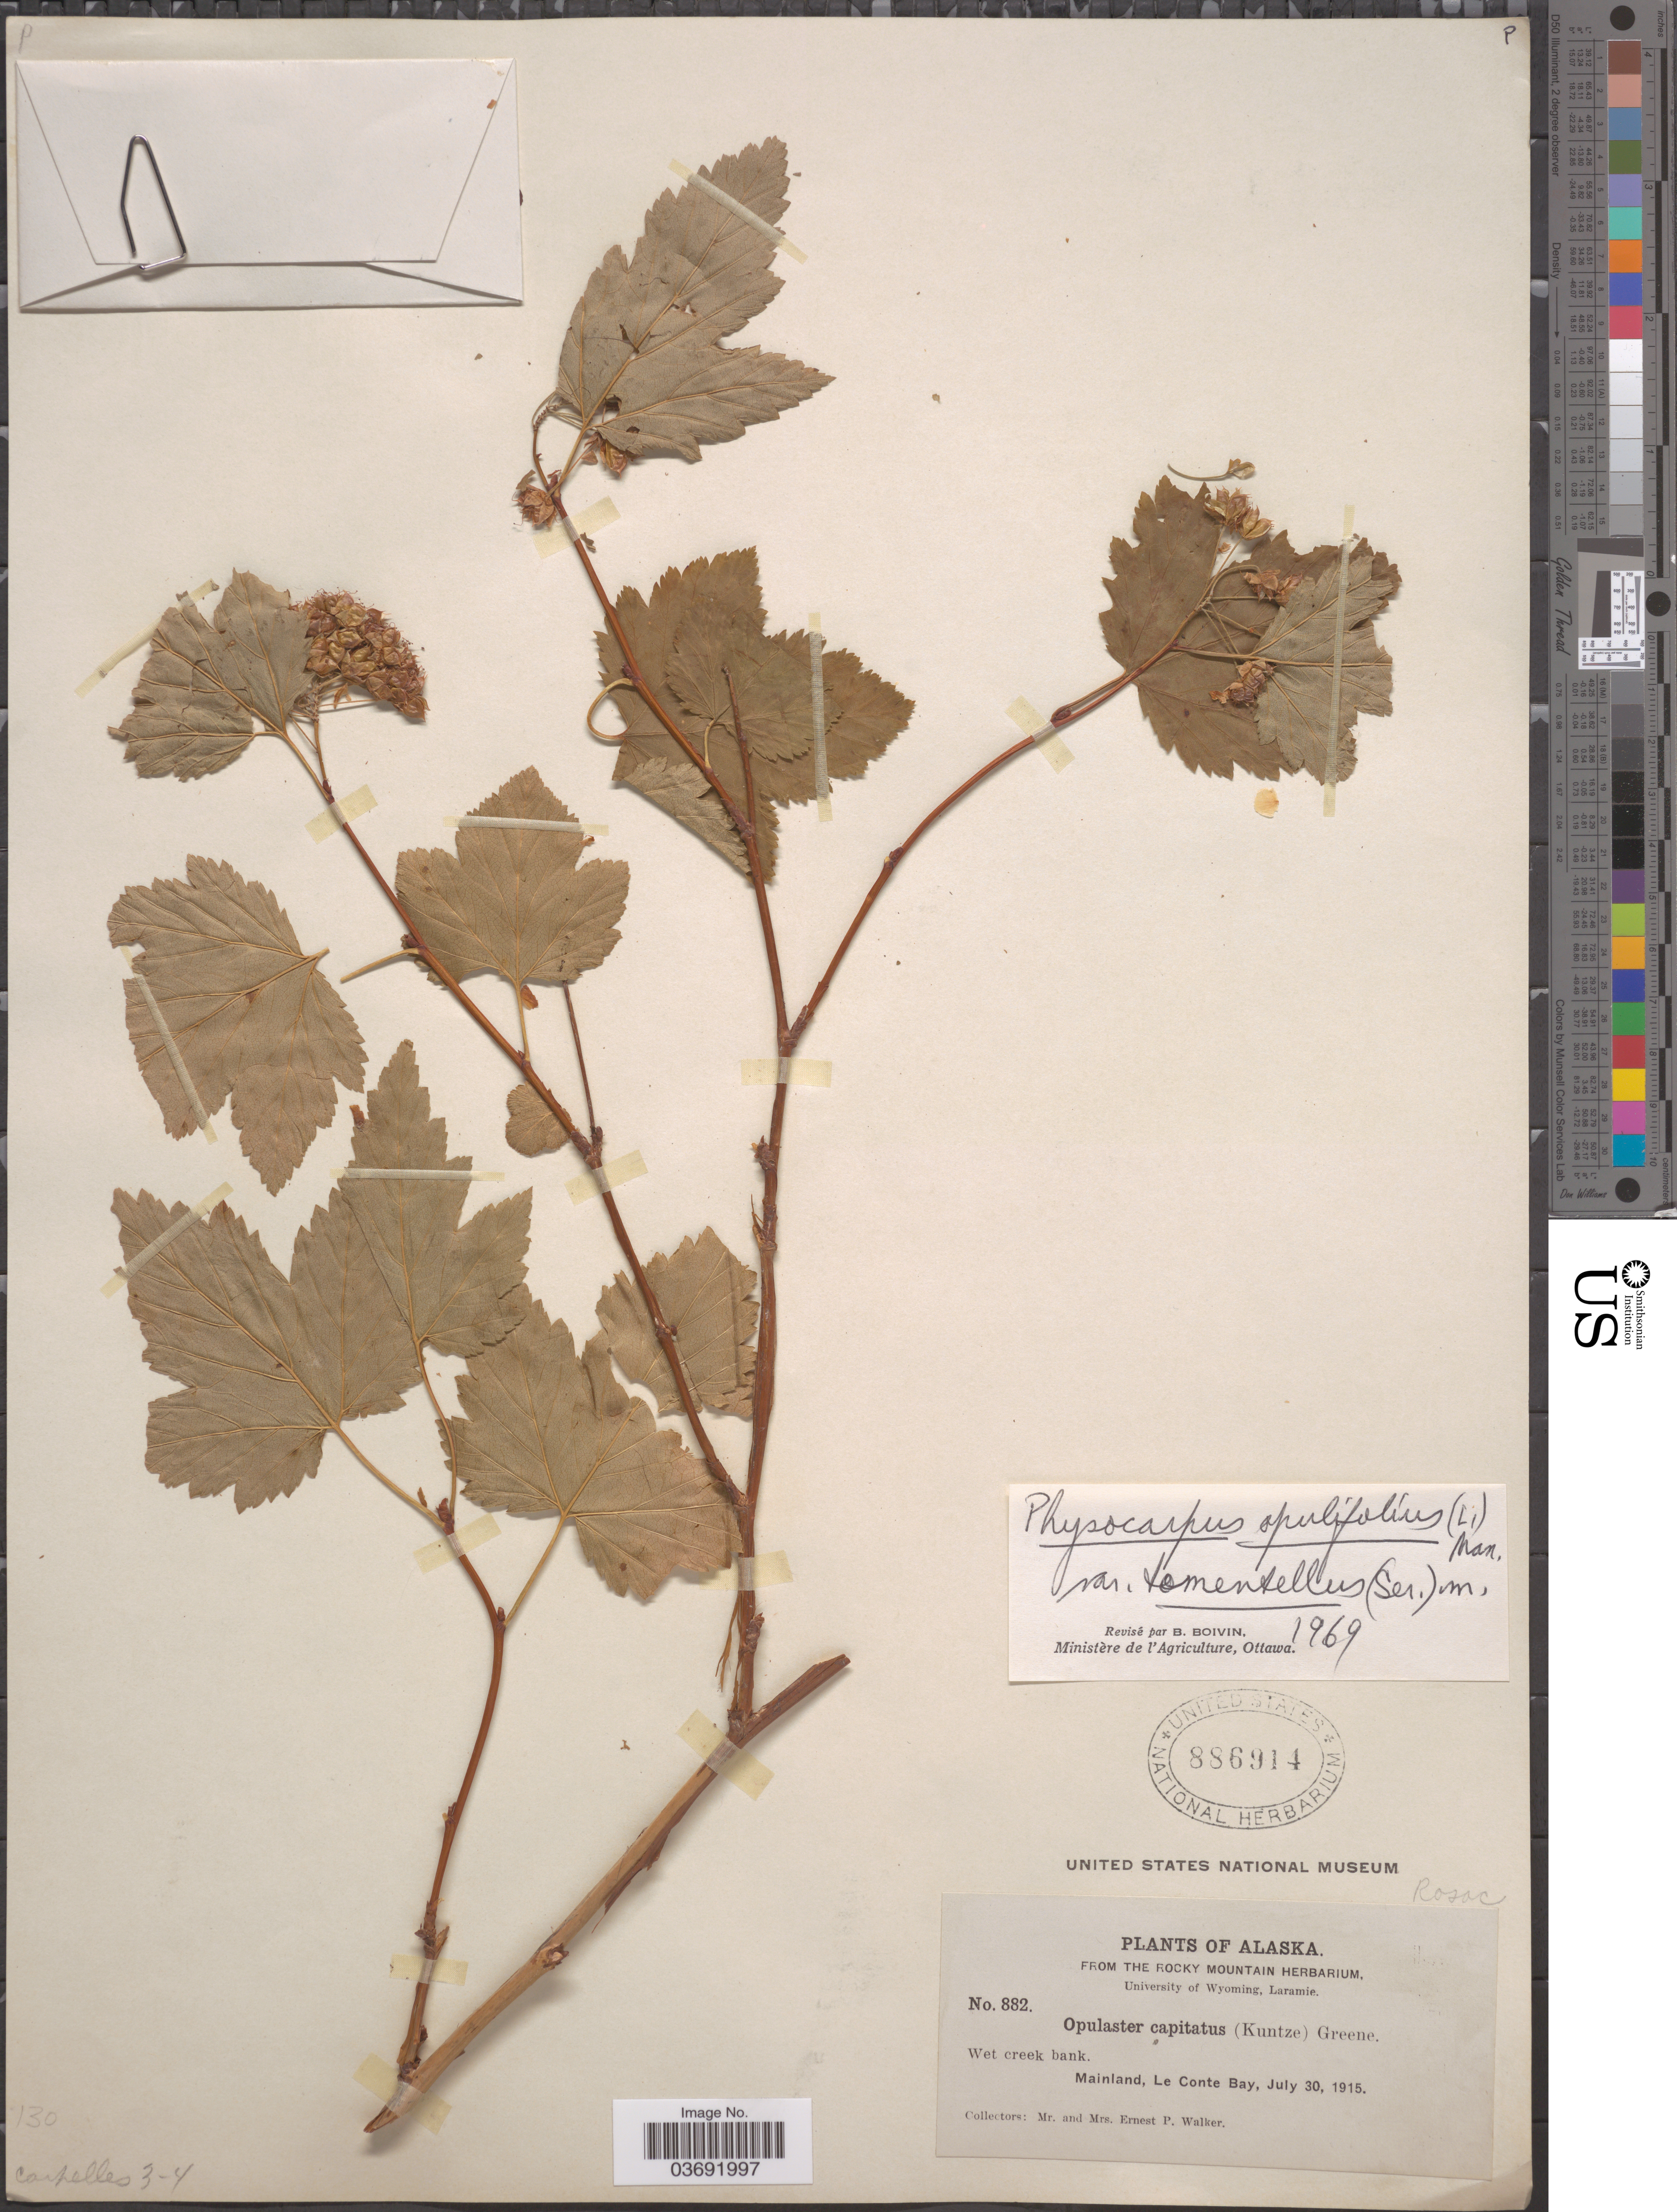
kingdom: Plantae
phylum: Tracheophyta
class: Magnoliopsida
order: Rosales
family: Rosaceae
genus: Physocarpus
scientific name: Physocarpus capitatus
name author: (Pursh) Kuntze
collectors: E. P. Walker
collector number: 882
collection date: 1915-07-30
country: United States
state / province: Alaska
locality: Mainland, Le Conte Bay.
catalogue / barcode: US 886914